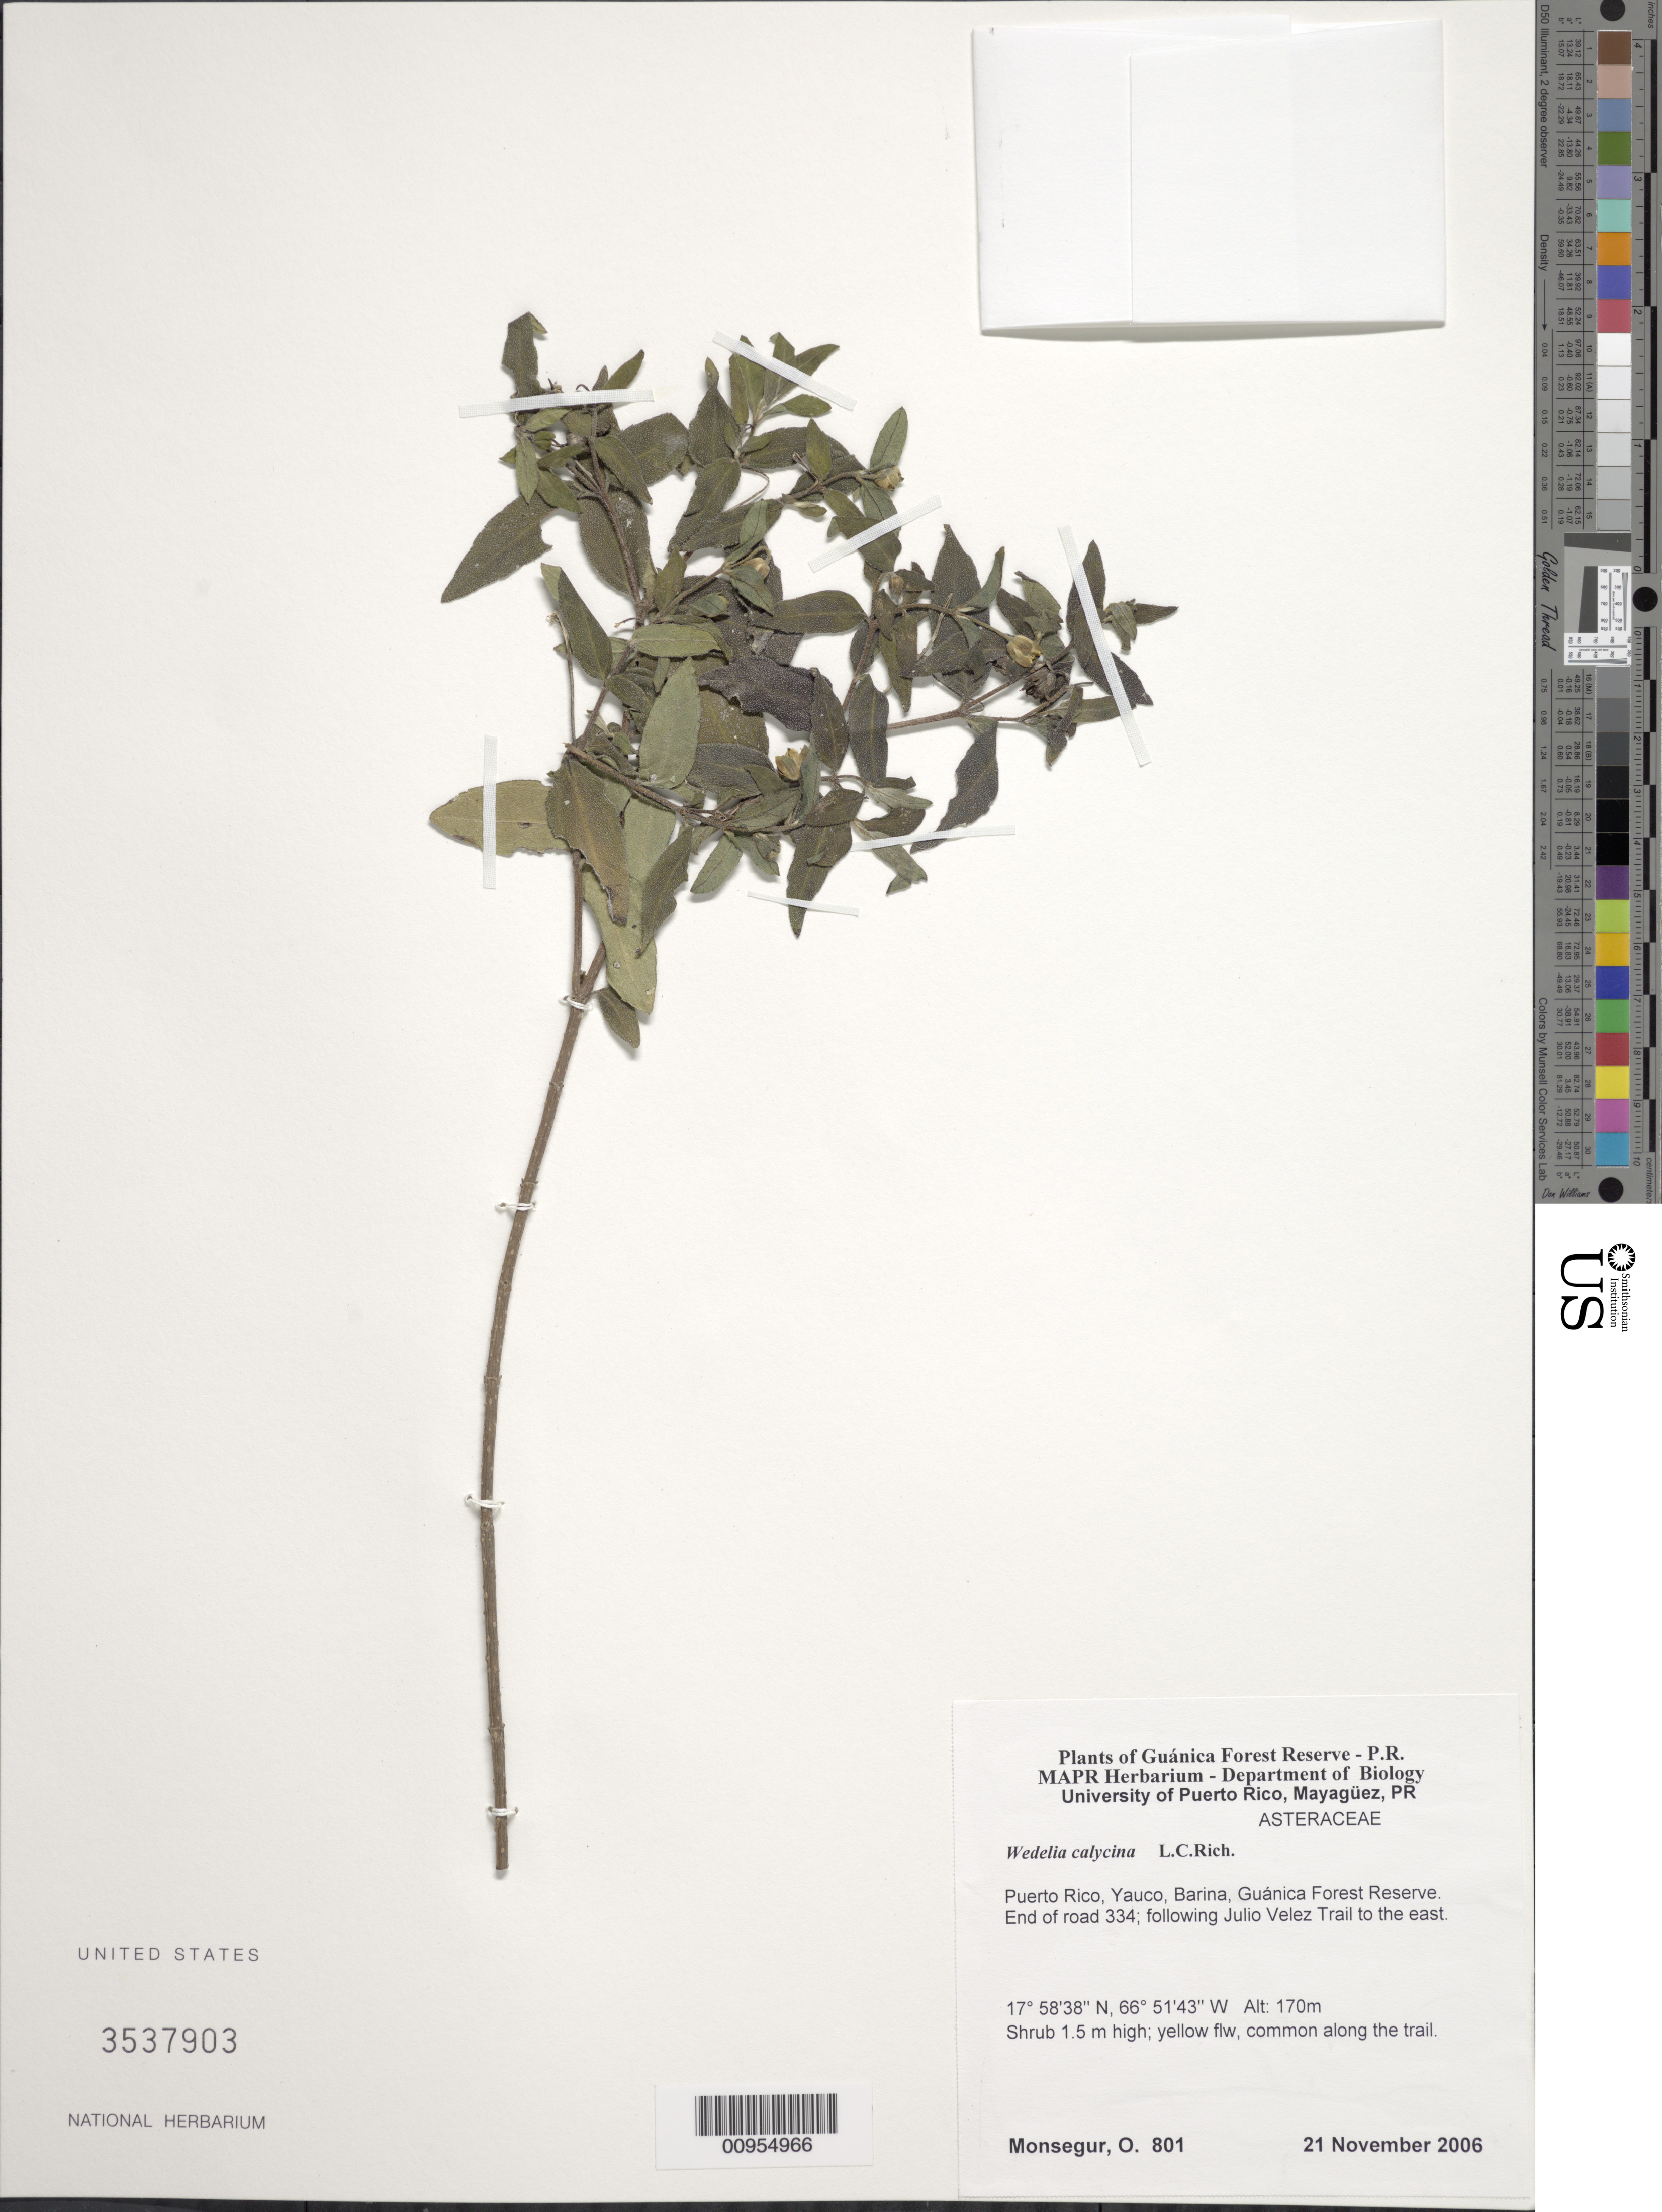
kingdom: Plantae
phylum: Tracheophyta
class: Magnoliopsida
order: Asterales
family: Asteraceae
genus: Wedelia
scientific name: Wedelia calycina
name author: Rich.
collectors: O. Monsegur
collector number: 801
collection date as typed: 21 Nov 2006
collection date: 2006-11-21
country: Puerto Rico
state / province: Yauco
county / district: Barina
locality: Guánica Forest Reserve. End of road 334; following Julio Vélez Trail to the east.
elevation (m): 170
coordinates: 17.58375, 66.51425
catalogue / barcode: US 3537903